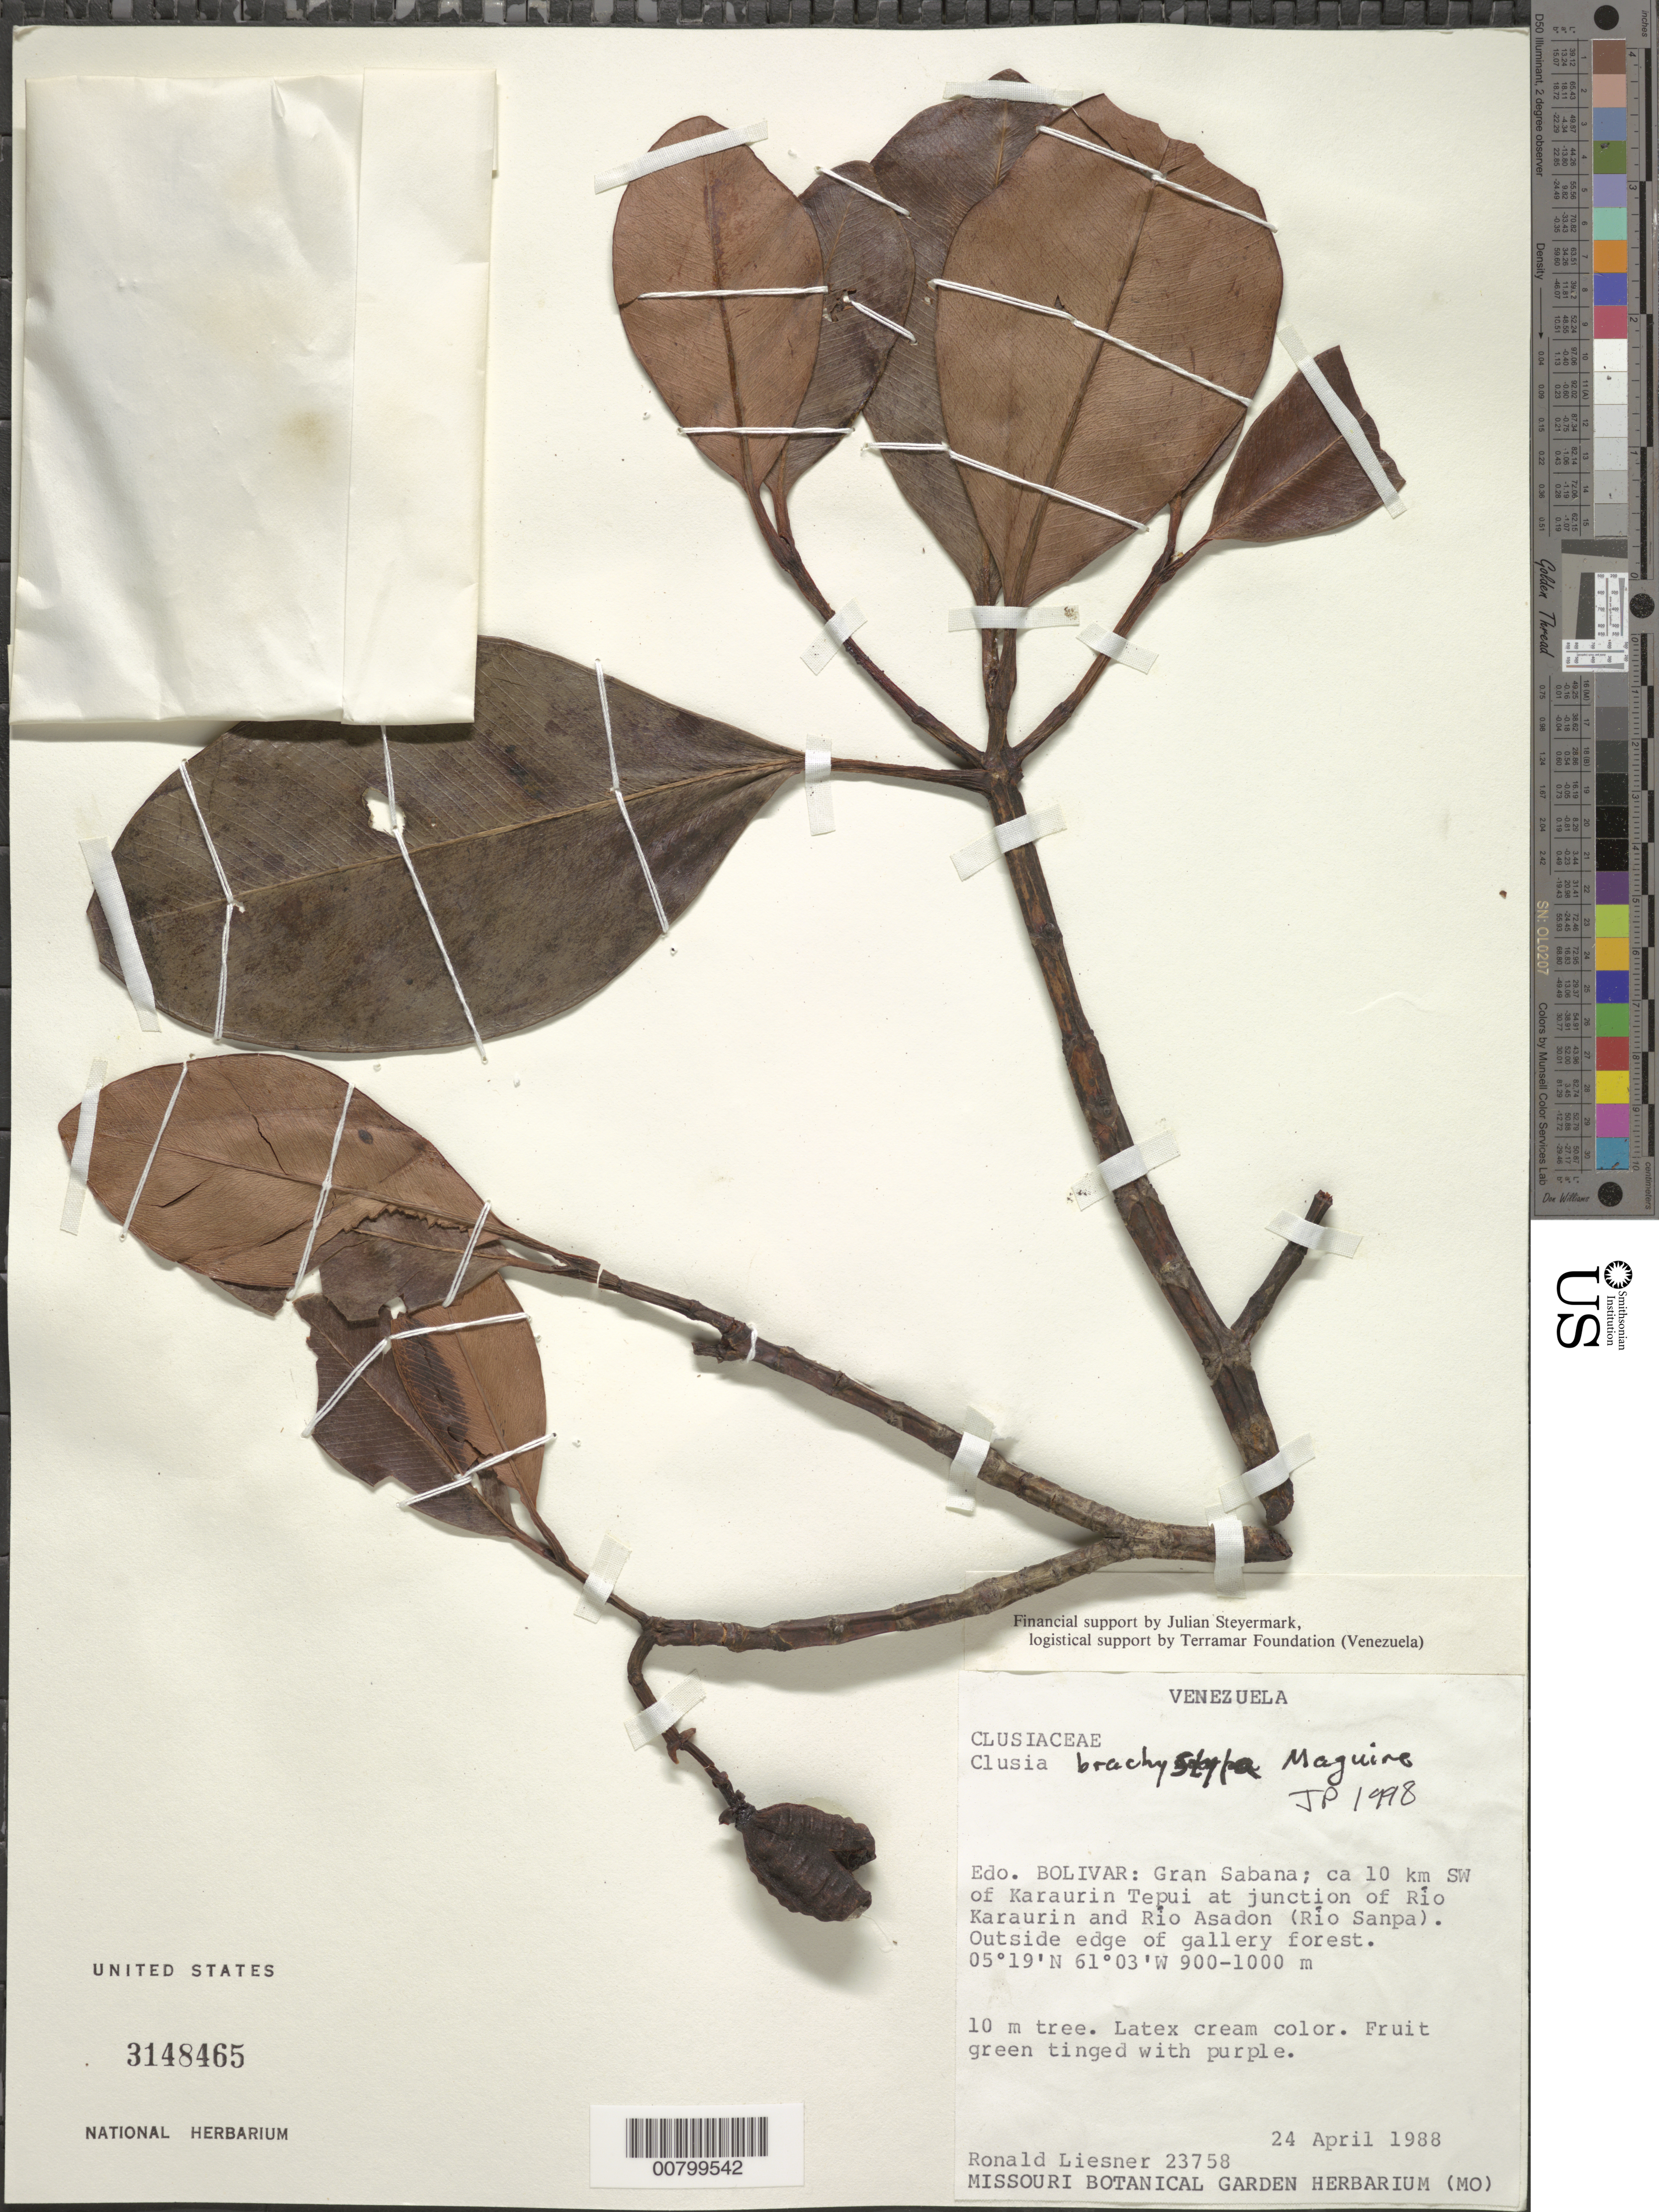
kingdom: Plantae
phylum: Tracheophyta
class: Magnoliopsida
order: Malpighiales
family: Clusiaceae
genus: Clusia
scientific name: Clusia brachystyla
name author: Maguire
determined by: Pipoly, J. J., III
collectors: R. L. Liesner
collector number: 23578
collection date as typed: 24-Apr-88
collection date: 1988-04-24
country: Venezuela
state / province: Bolívar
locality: Gran Sabana, ca 10 km SW of Karaurin tepuí at junction of Río Karaurin and Río Asadon (Río Sanpa)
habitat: Outside edge of gallery forest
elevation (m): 900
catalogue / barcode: US 3148465